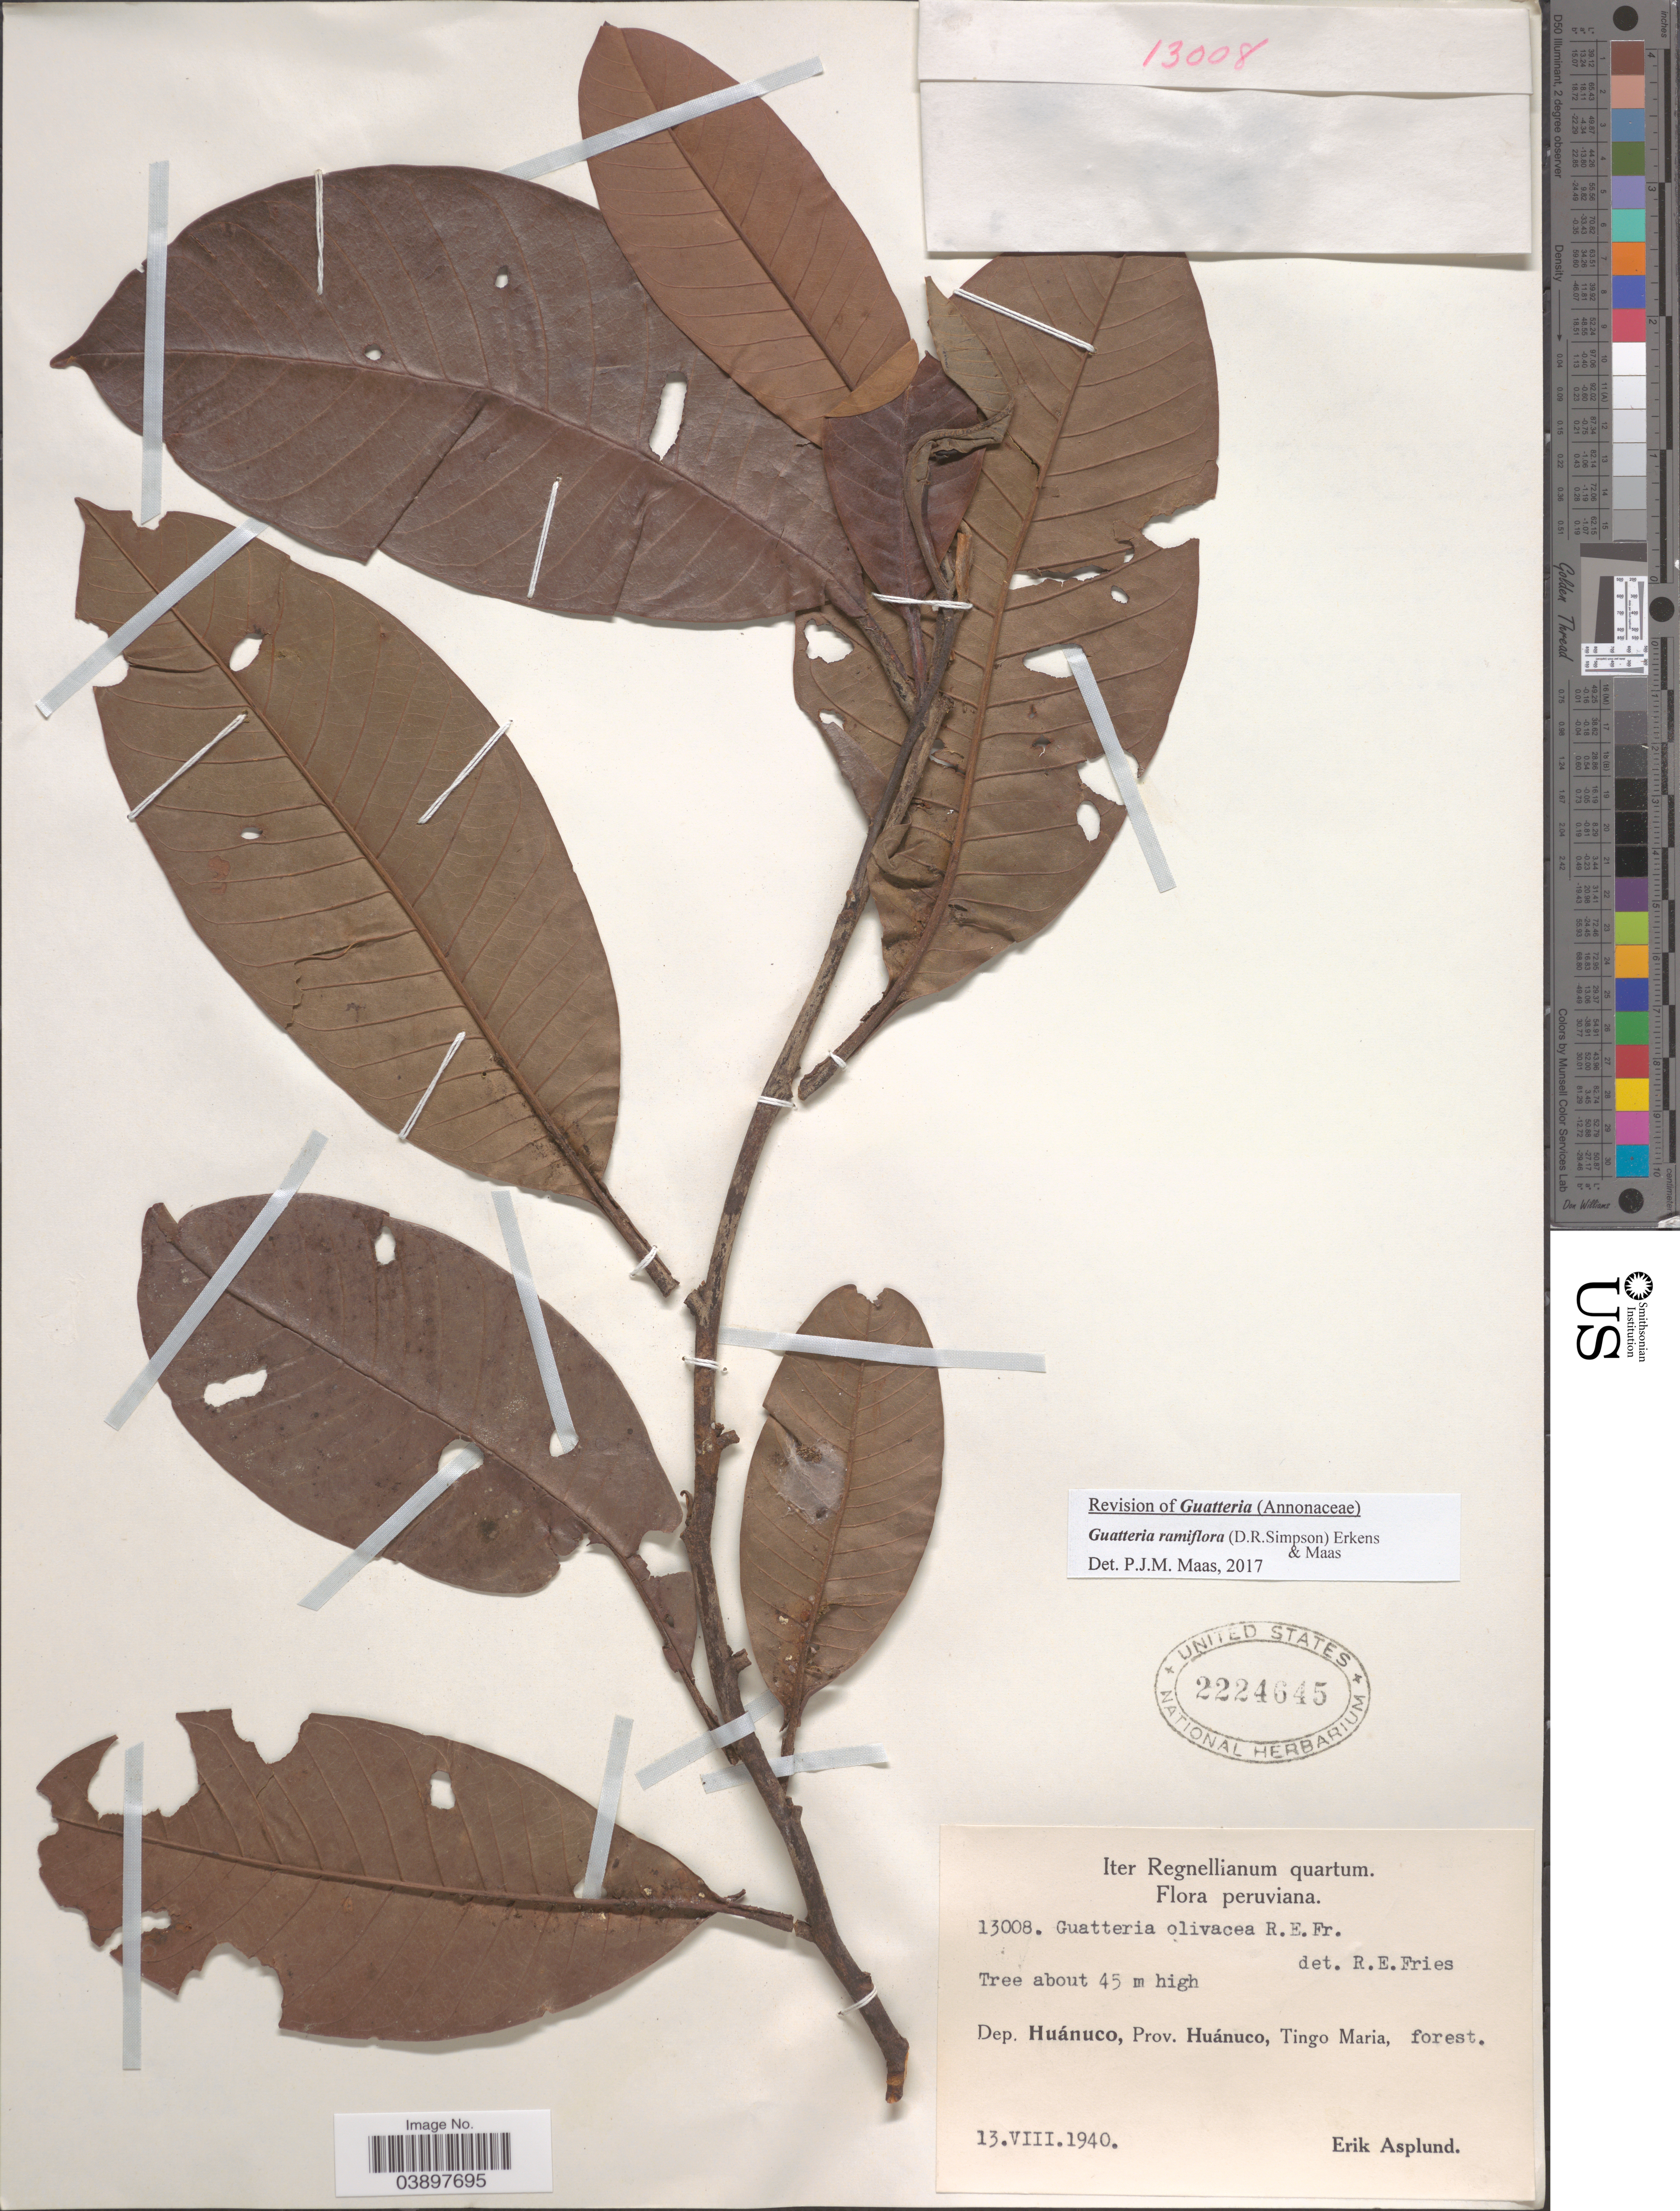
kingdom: Plantae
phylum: Tracheophyta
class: Magnoliopsida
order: Magnoliales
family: Annonaceae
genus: Guatteria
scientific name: Guatteria ramiflora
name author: (D.R. Simpson) Erkens & Maas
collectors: E. Asplund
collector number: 13008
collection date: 1940-08-13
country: Peru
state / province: Huánuco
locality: Dep. Huánuco, Tingo Maria.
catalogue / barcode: US 2224645